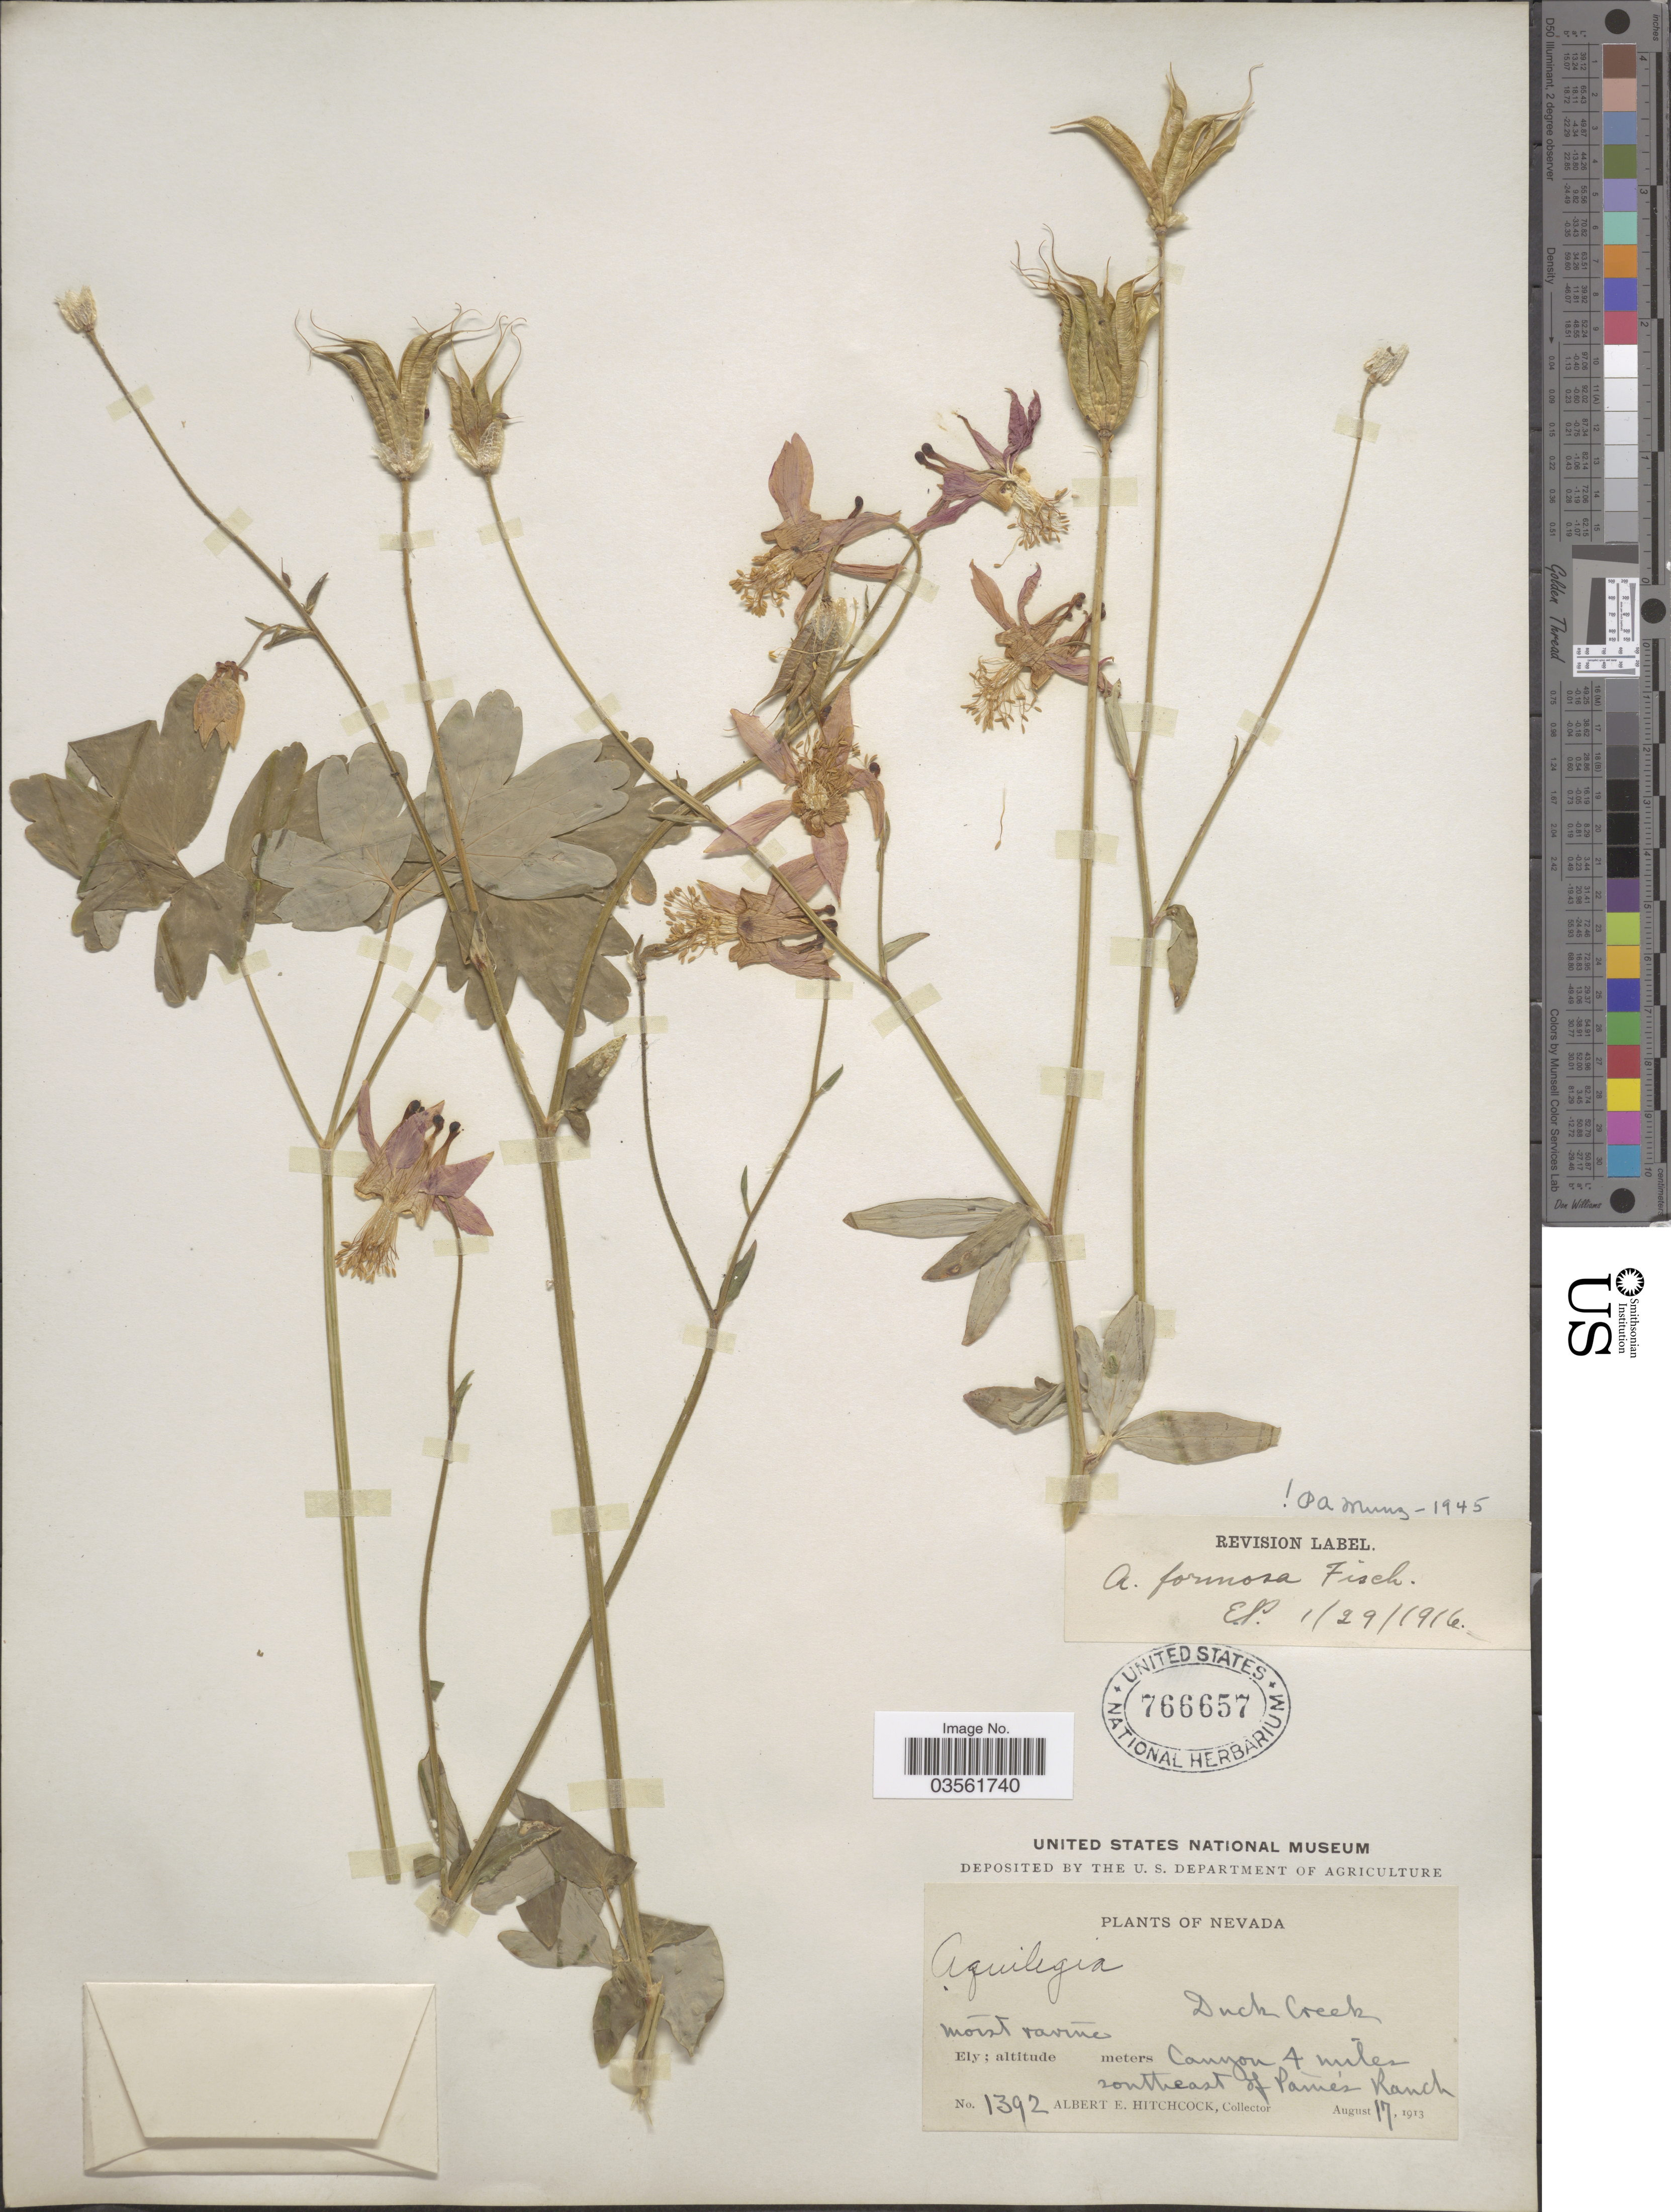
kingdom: Plantae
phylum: Tracheophyta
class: Magnoliopsida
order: Ranunculales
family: Ranunculaceae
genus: Aquilegia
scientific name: Aquilegia formosa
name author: Fisch. ex DC.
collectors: A. Hitchcock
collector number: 1392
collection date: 1913-08-17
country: United States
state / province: Nevada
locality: Duck Creek. Ely. Canyon 4 miles southeast of Paine's Ranch.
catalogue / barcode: US 766657